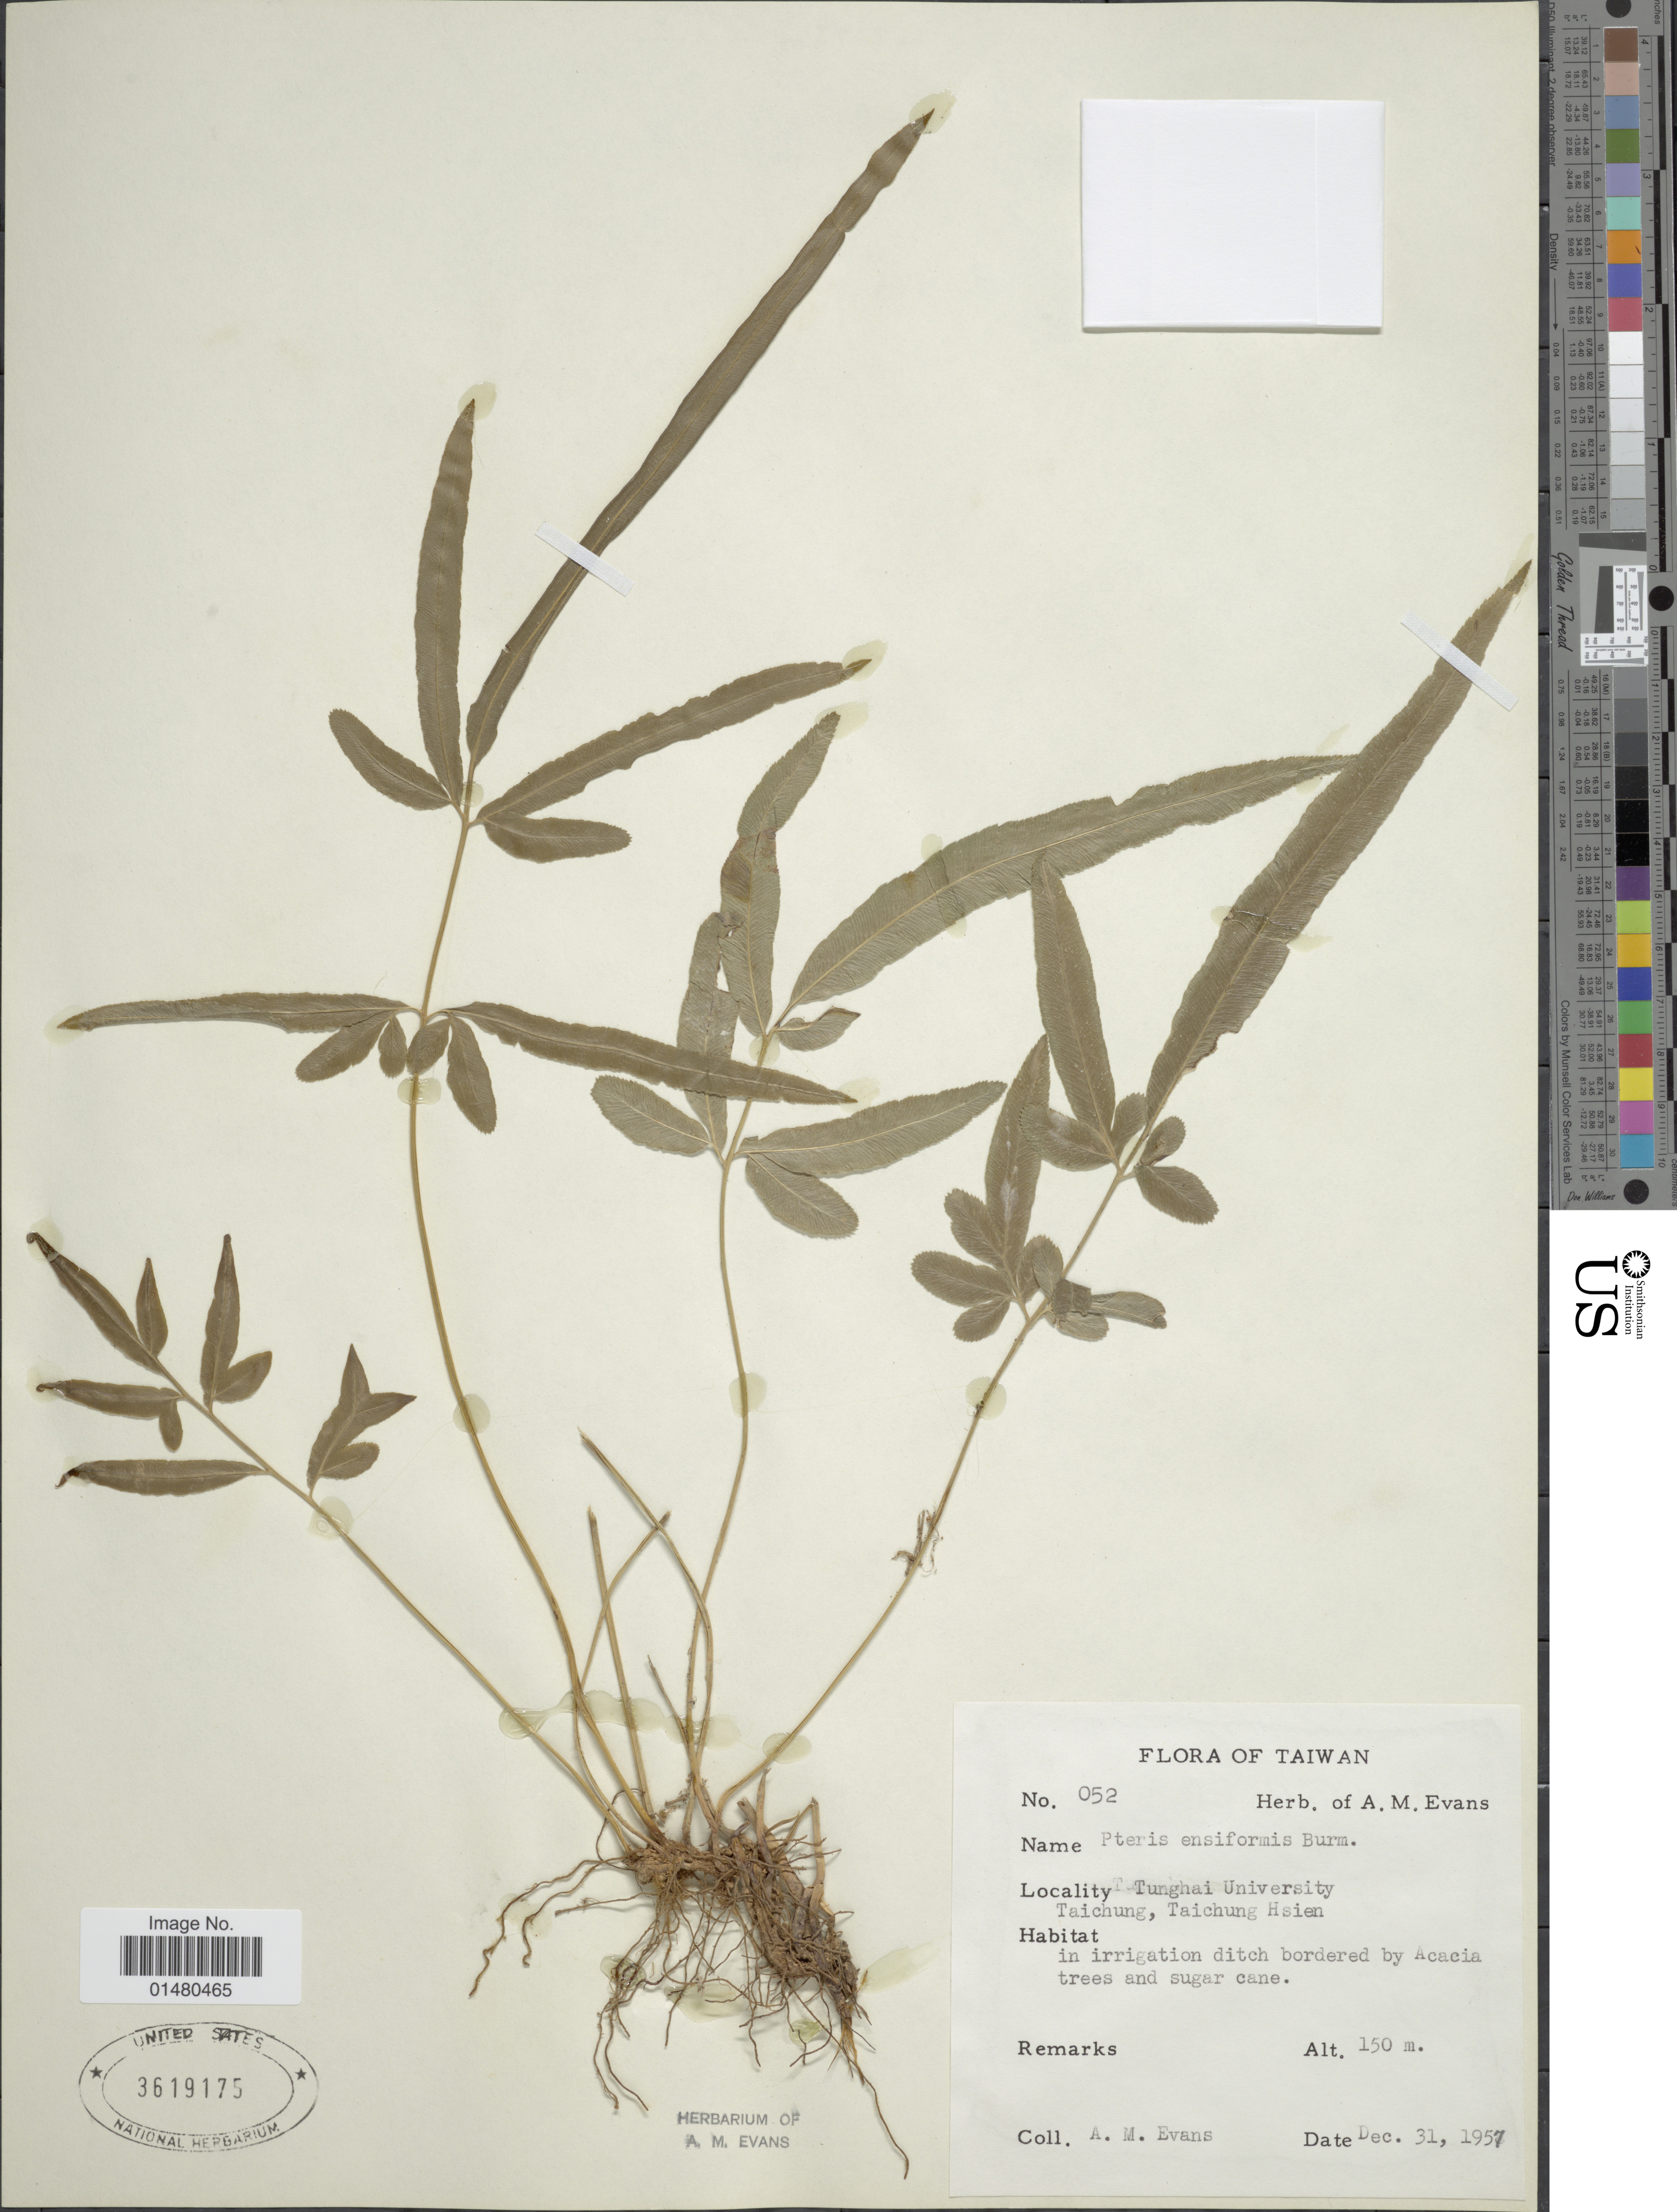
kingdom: Plantae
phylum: Tracheophyta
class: Polypodiopsida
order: Polypodiales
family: Pteridaceae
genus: Pteris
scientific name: Pteris ensiformis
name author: Burm. f.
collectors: A. M. Evans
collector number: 052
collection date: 1957-12-31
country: Taiwan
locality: Tunghai University Taichung, Taichung Hsien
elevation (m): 150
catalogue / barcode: US 3619175